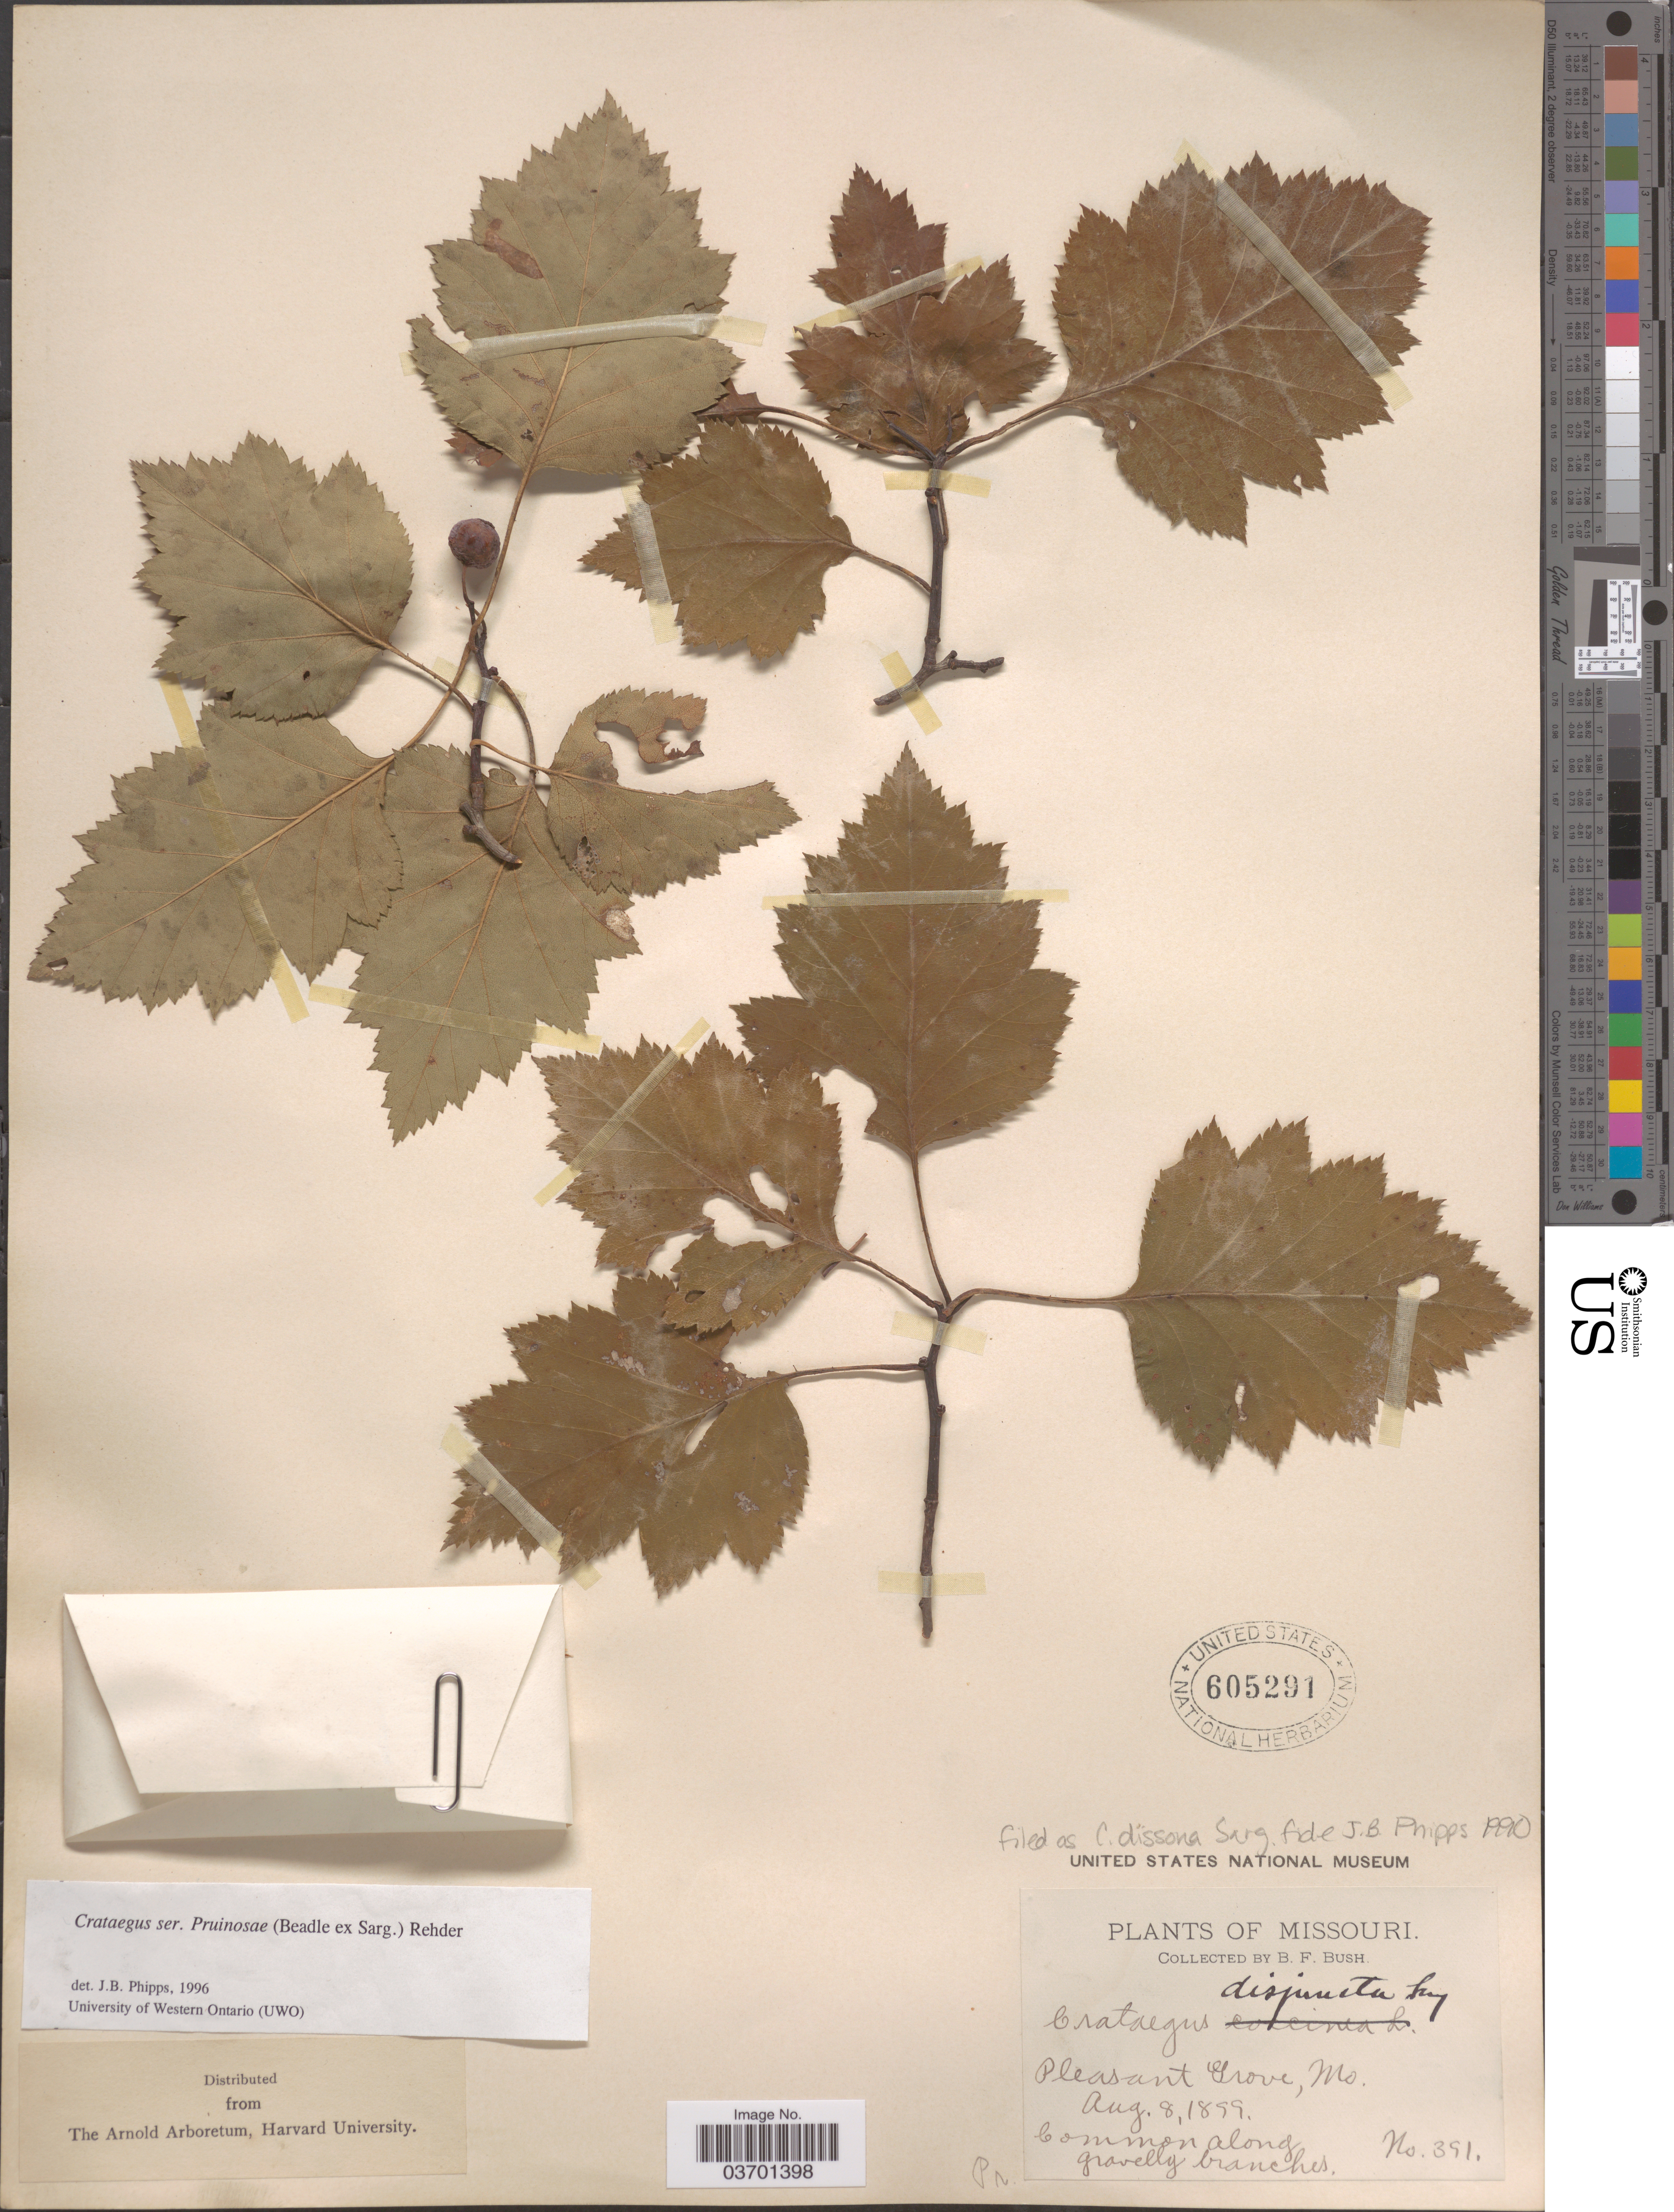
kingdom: Plantae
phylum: Tracheophyta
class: Magnoliopsida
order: Rosales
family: Rosaceae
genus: Crataegus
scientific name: Crataegus pruinosa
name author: (H.L. Wendl.) K. Koch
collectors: B. F. Bush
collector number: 391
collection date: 1899-08-08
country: United States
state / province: Missouri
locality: Pleasant Grove.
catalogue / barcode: US 605291